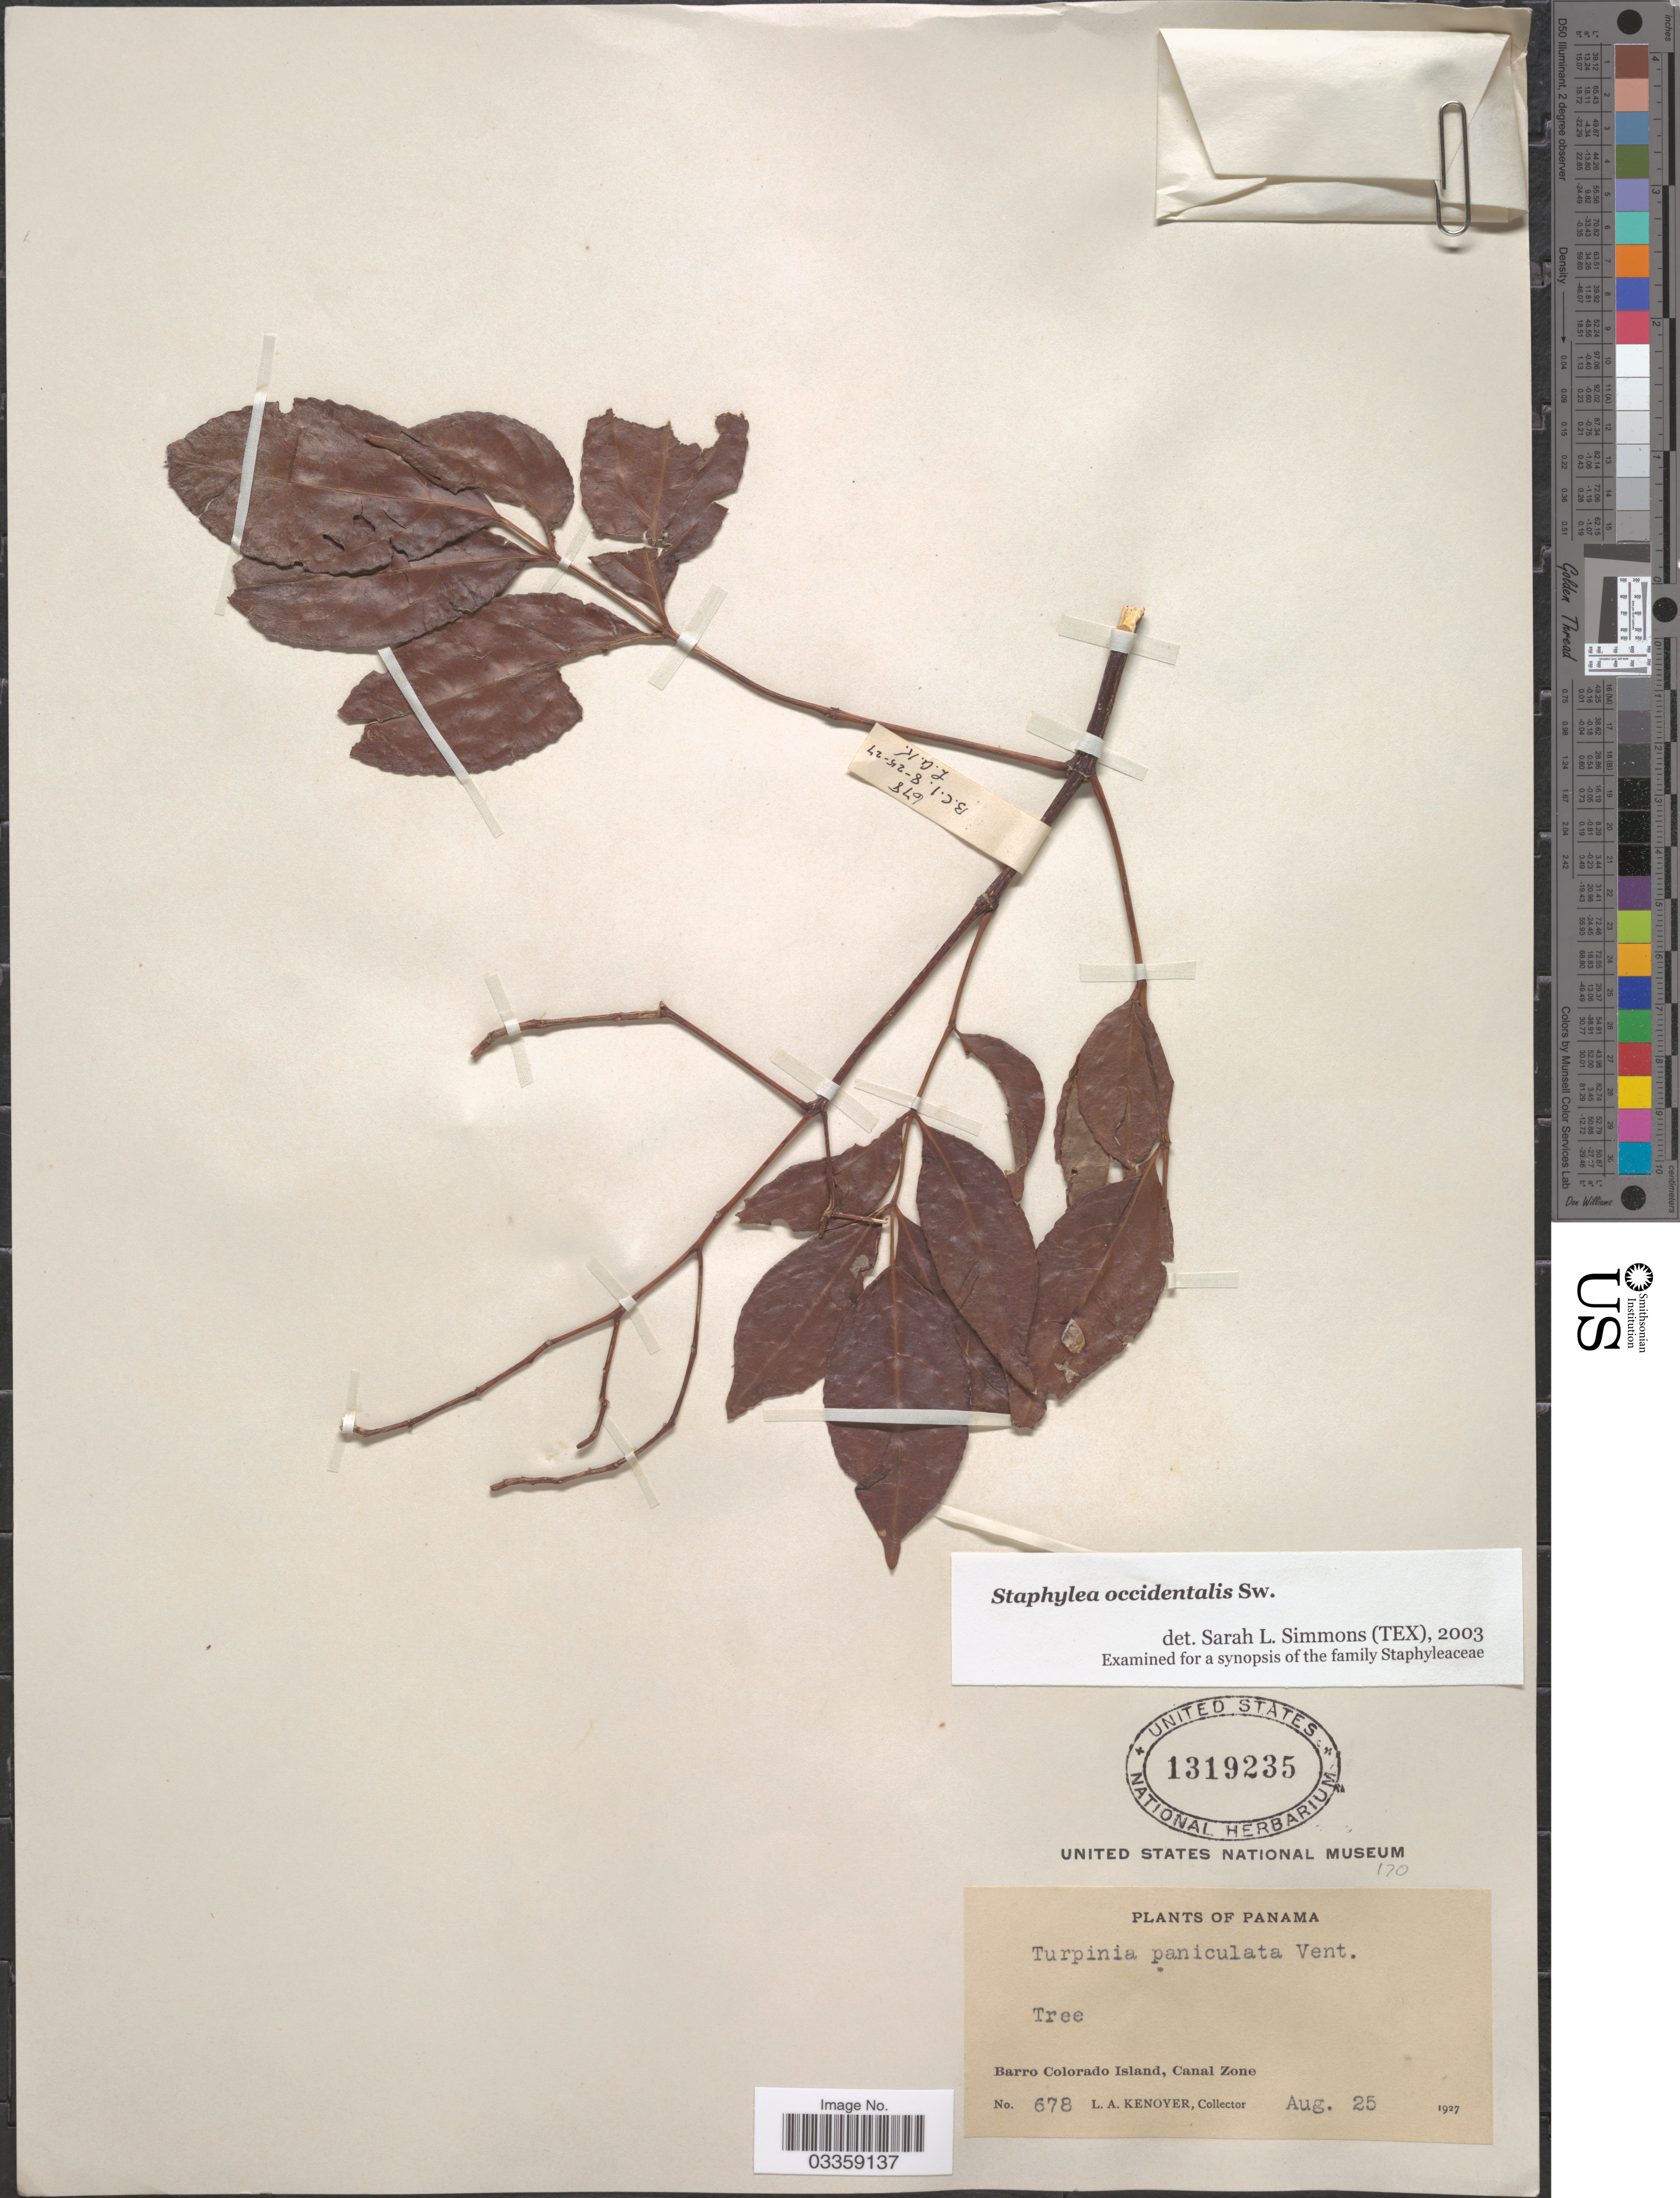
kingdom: Plantae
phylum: Tracheophyta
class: Magnoliopsida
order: Crossosomatales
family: Staphyleaceae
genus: Turpinia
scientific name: Turpinia occidentalis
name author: (Sw.) G. Don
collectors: L. A. Kenoyer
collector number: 678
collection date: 1927-08-25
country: Panama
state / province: Panamá Oeste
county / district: Canal Zone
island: Barro Colorado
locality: Barro Colorado Island, Canal Zone.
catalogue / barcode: US 1319235